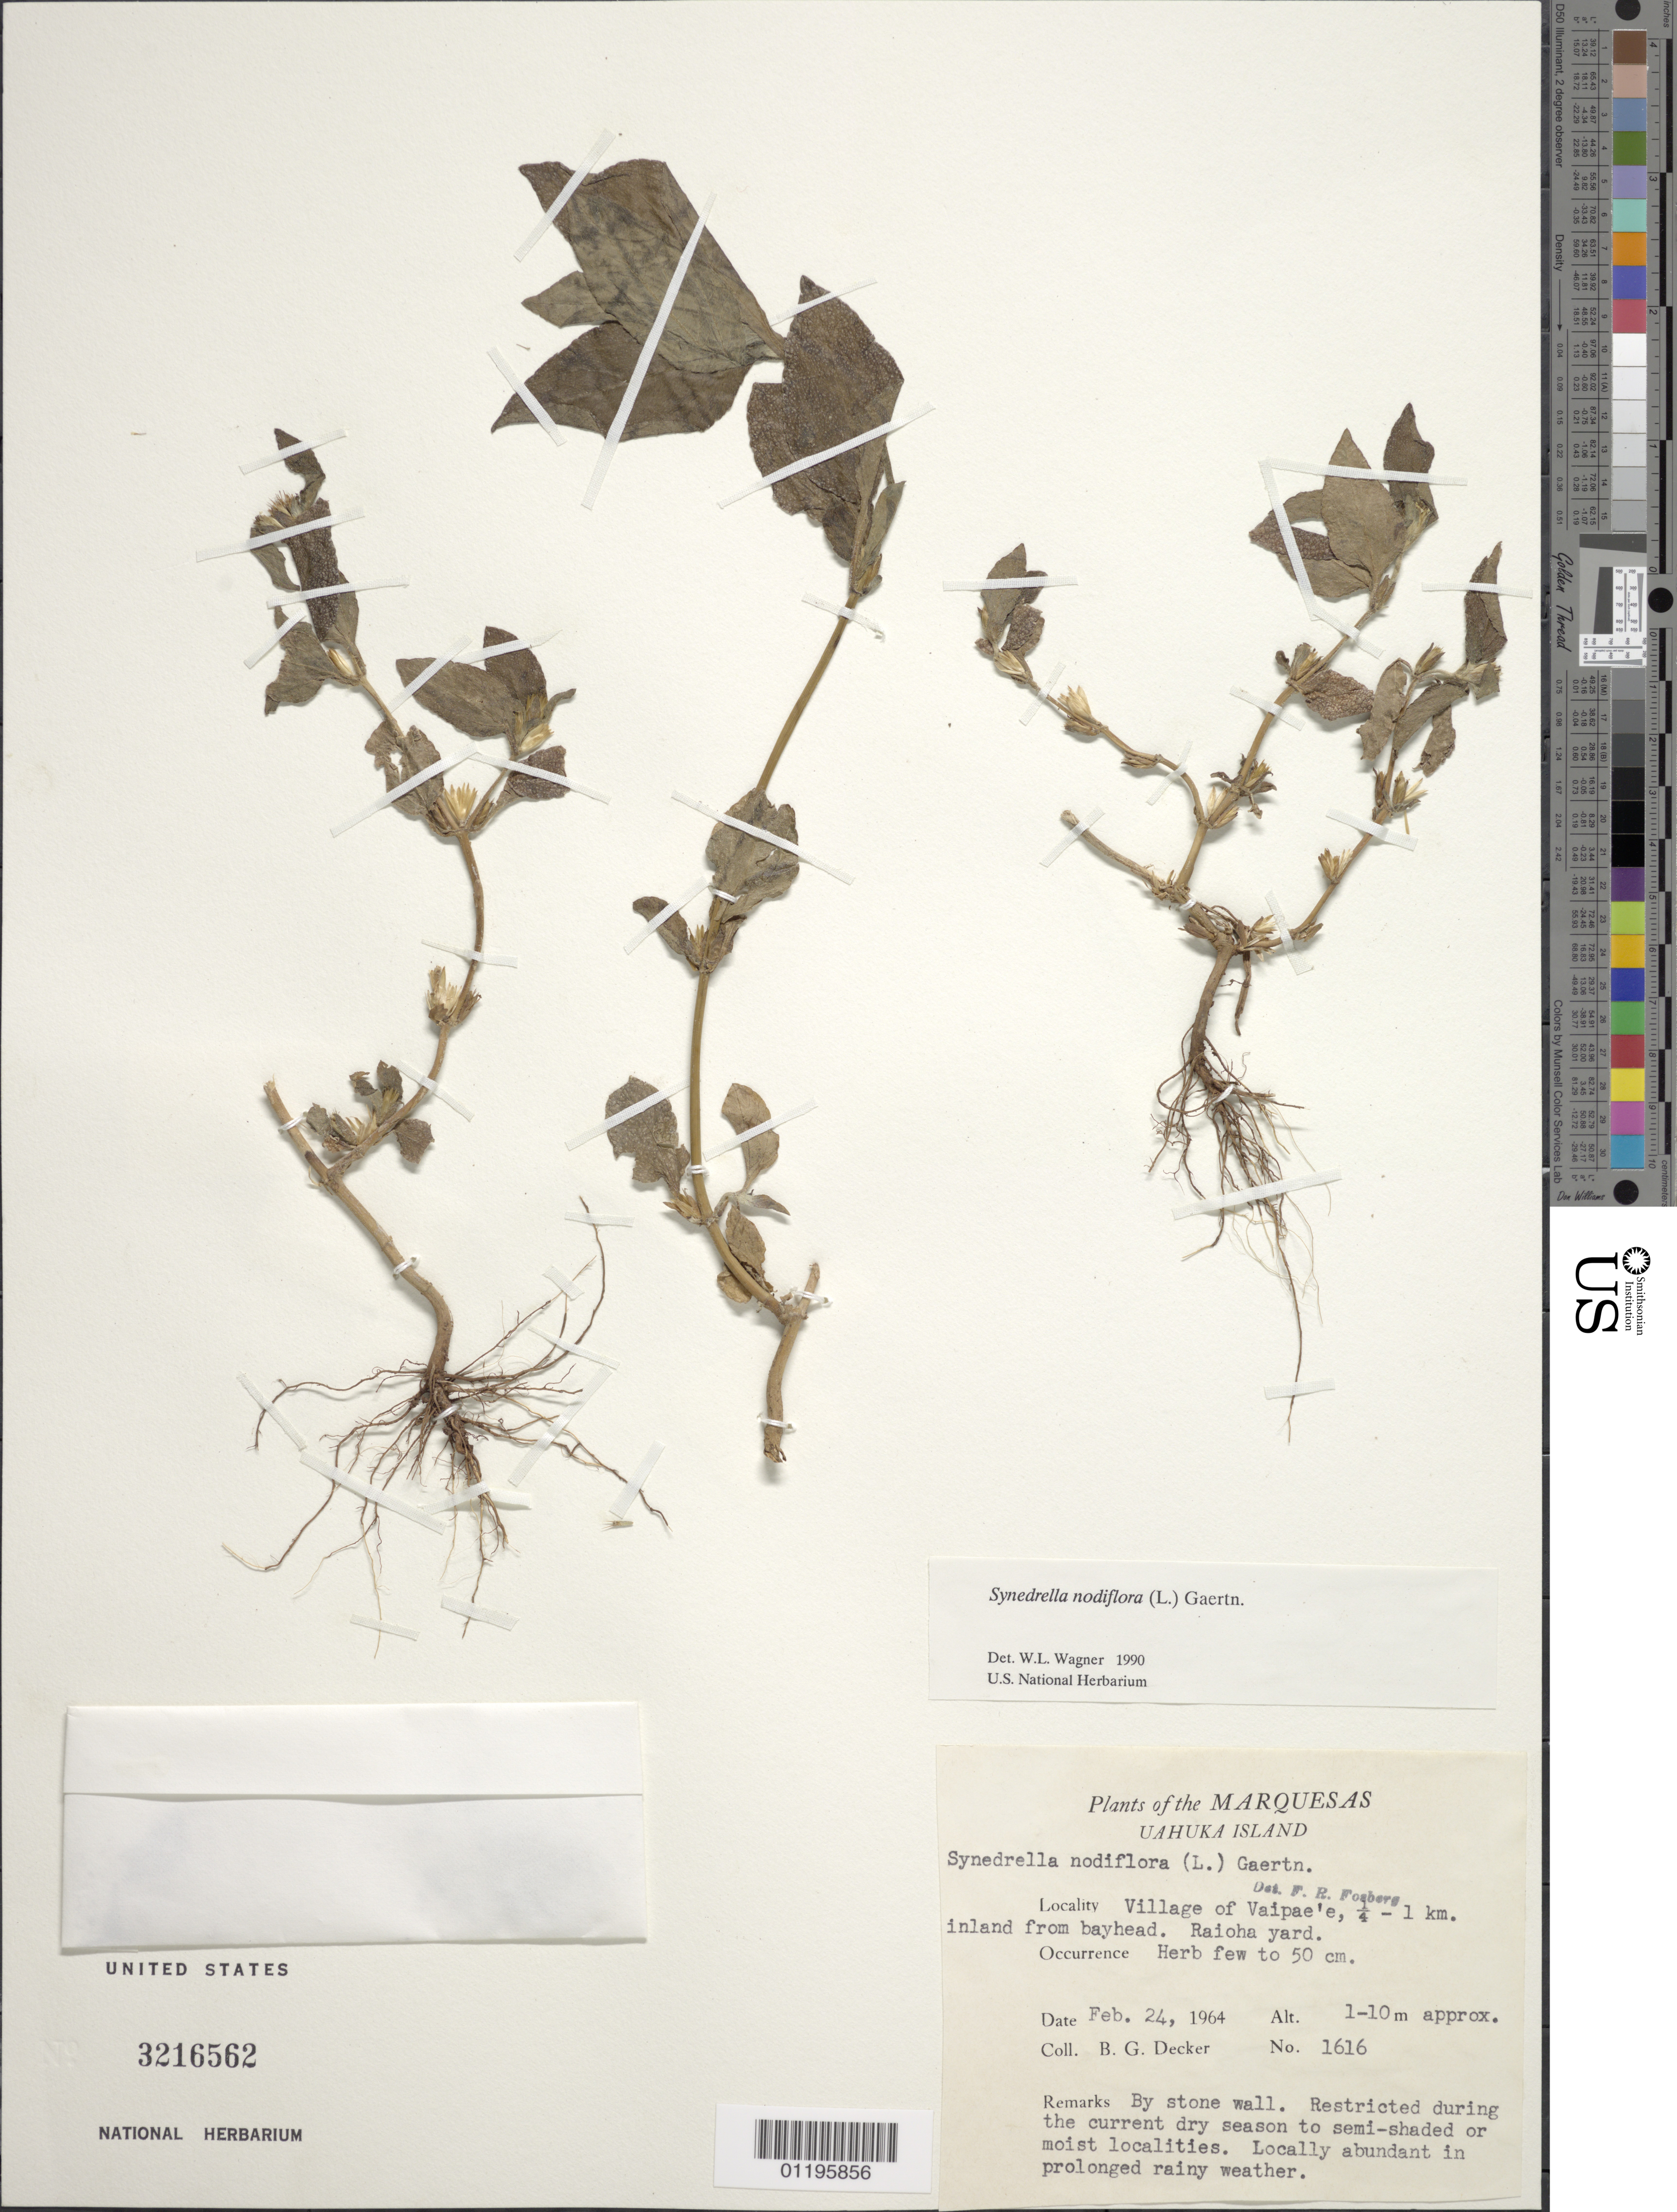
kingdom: Plantae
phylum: Tracheophyta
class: Magnoliopsida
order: Asterales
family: Asteraceae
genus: Synedrella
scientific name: Synedrella nodiflora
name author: (L.) Gaertn.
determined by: Wagner, W. L., (BOT), Smithsonian Institution - National Museum of Natural History (UNITED STATES)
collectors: B. G. Decker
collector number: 1616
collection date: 1964-02-24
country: French Polynesia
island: Ua Huka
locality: Village of Vaipae'e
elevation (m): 1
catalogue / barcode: US 3216562